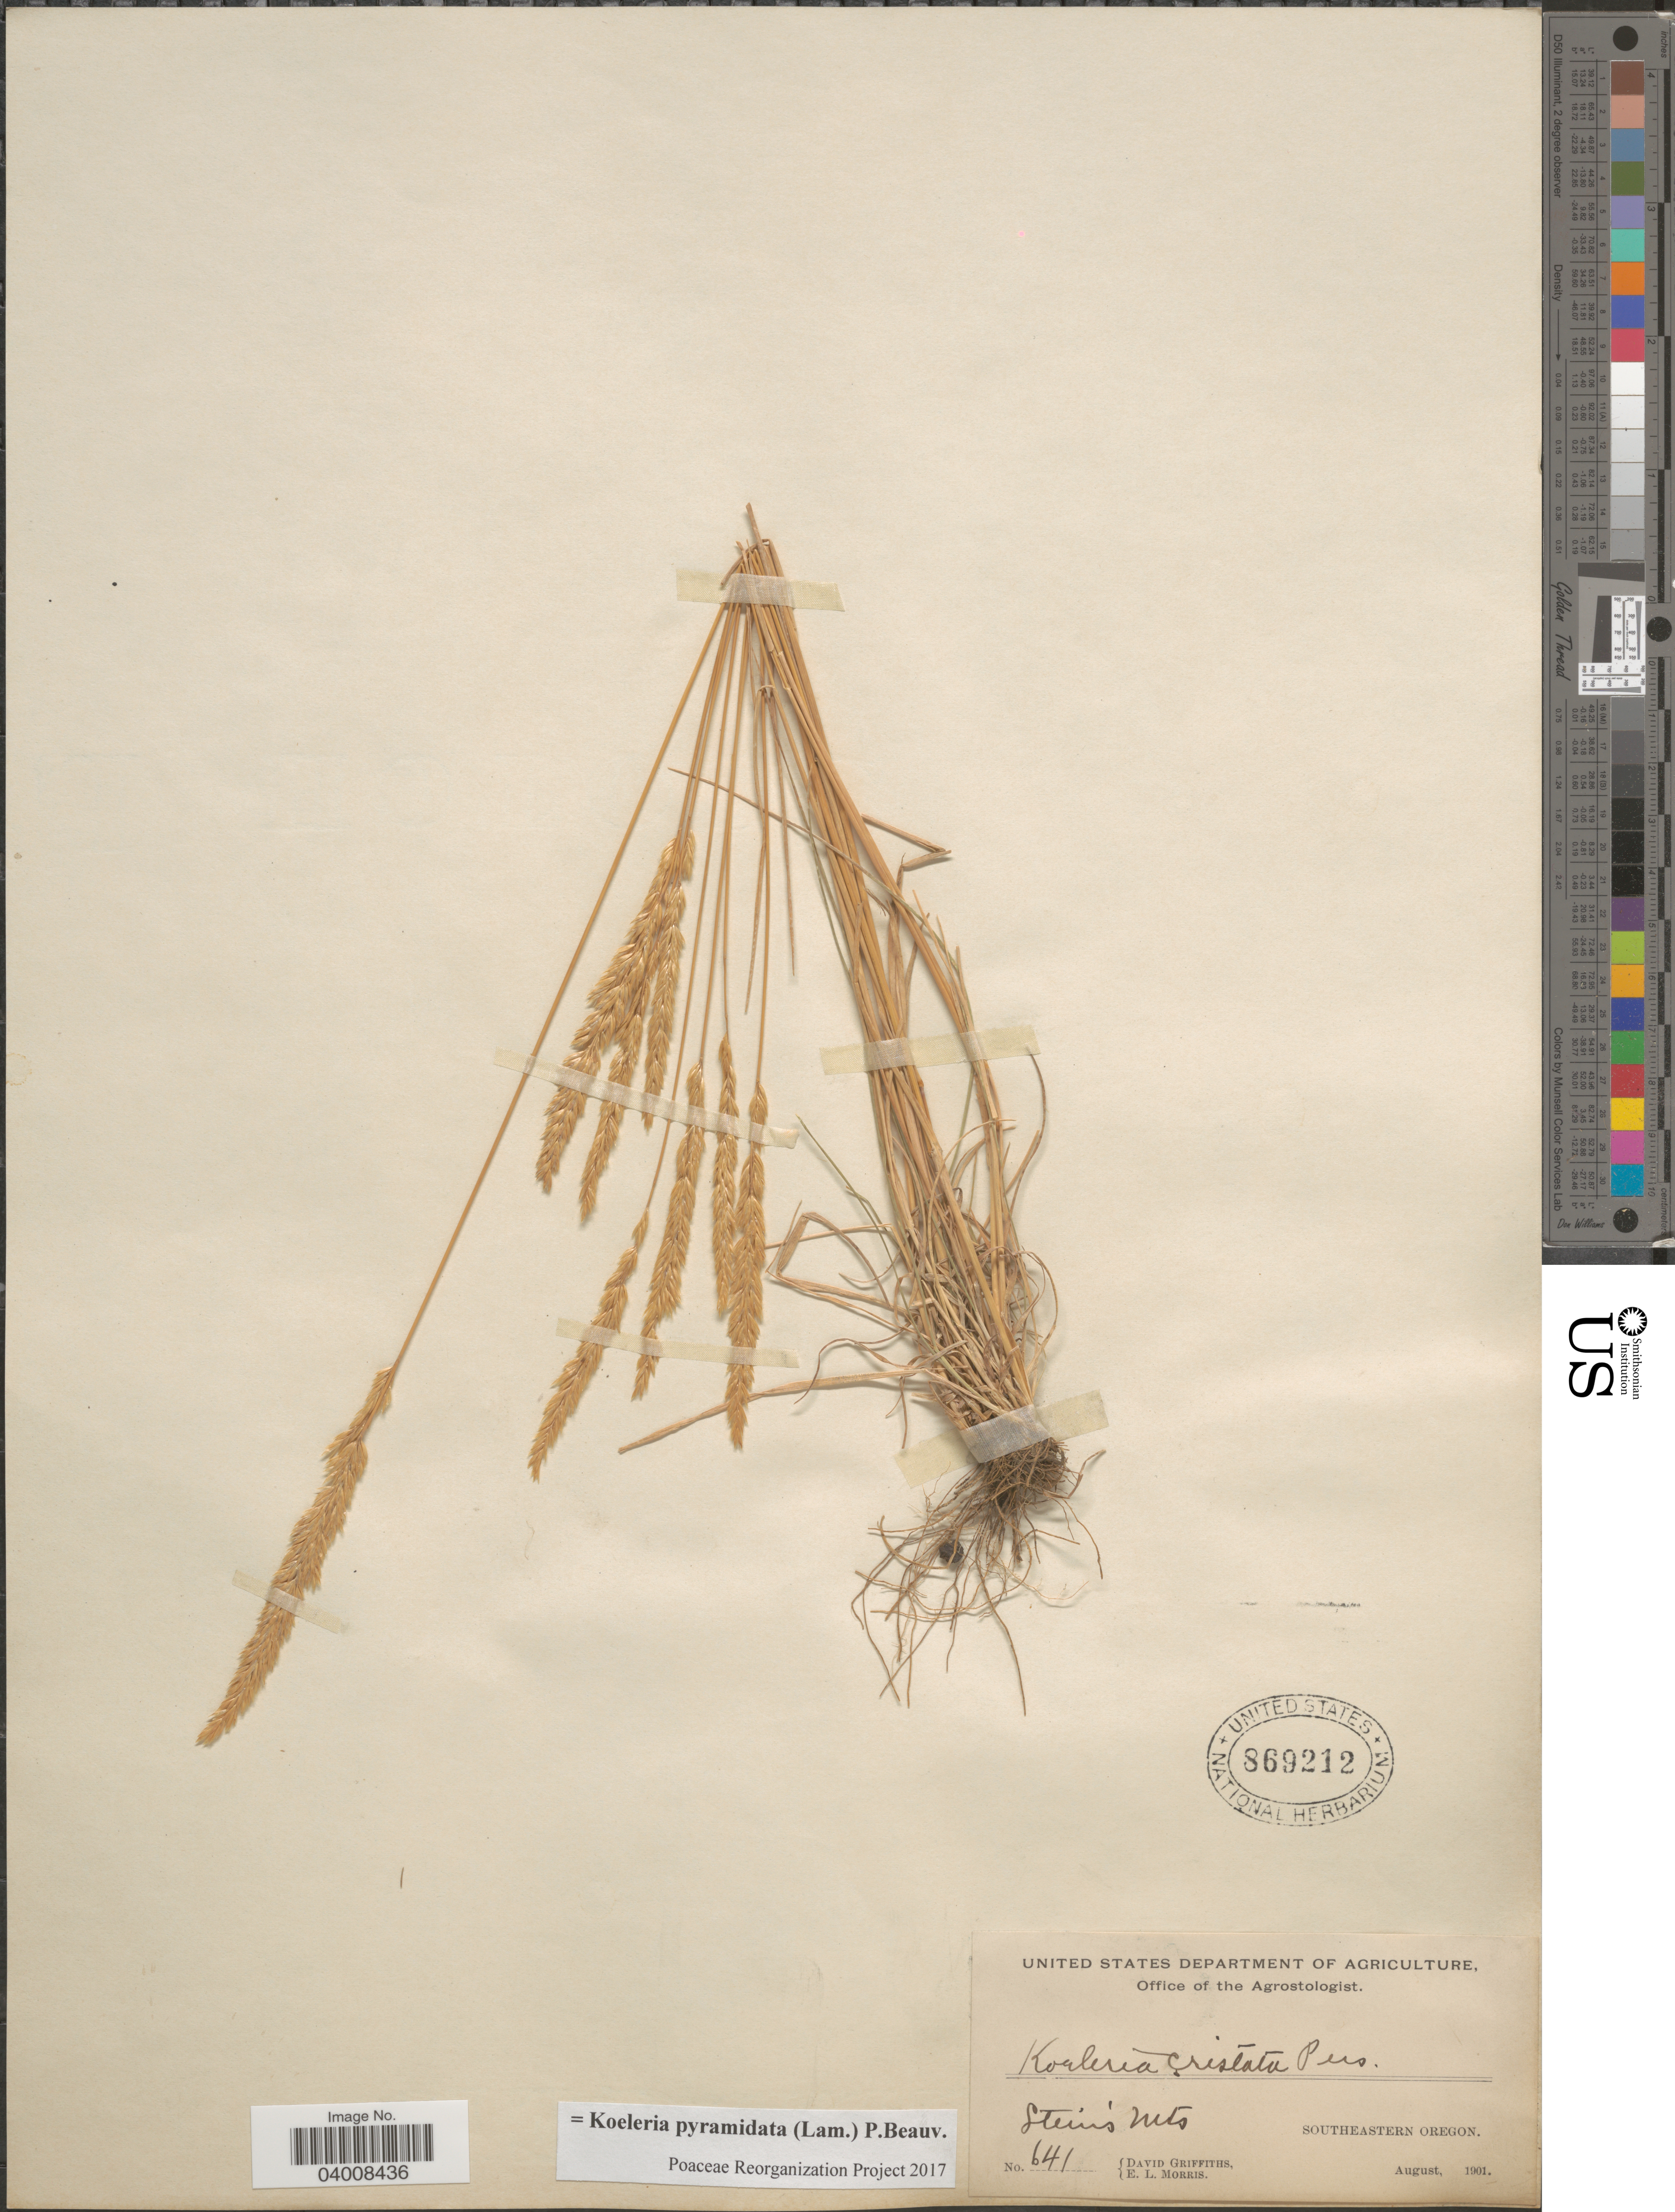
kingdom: Plantae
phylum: Tracheophyta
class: Liliopsida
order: Poales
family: Poaceae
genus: Koeleria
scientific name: Koeleria pyramidata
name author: (Lam.) P. Beauv.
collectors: D. Griffiths & E. Morris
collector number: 641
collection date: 1901-08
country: United States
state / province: Oregon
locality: Stein's Mts. Southeastern Oregon.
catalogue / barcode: US 869212